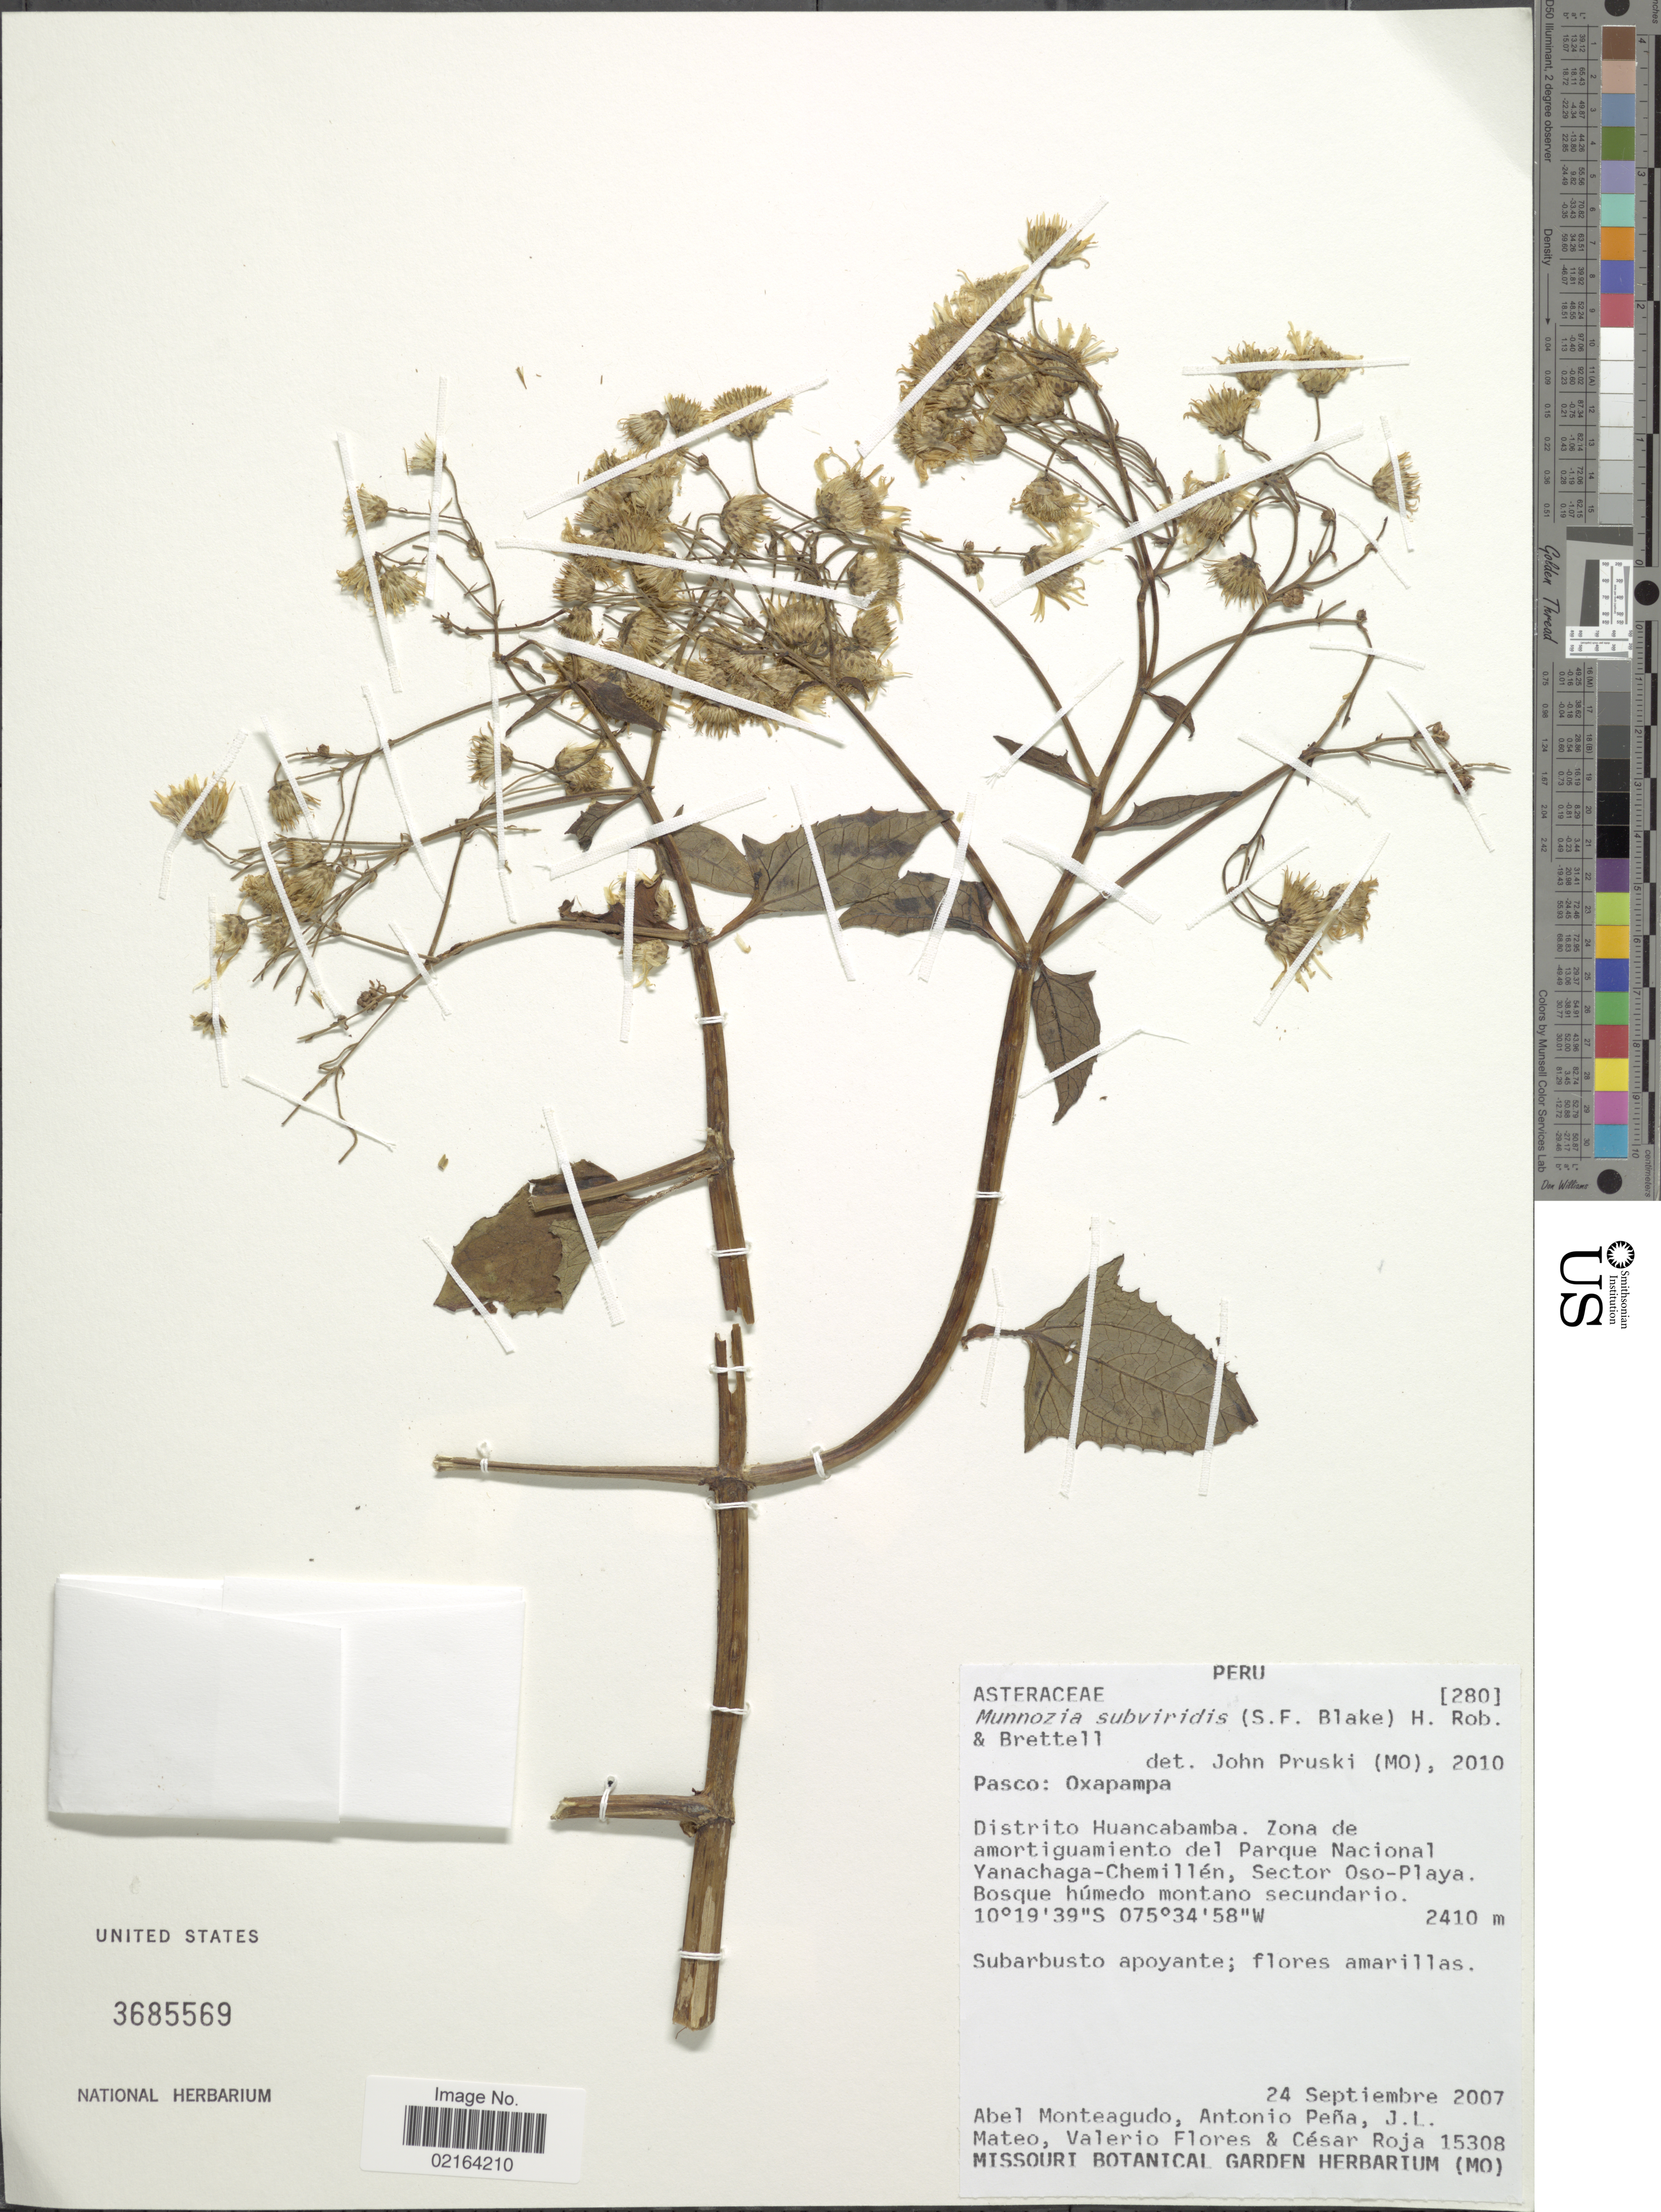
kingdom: Plantae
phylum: Tracheophyta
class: Magnoliopsida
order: Asterales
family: Asteraceae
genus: Munnozia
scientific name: Munnozia subviridis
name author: (Blake) H. Rob. & Brettell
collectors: A. Monteagudo, A. Peña, J. Mateo, V. Flores & C. Roja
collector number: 15308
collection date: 2007-09-24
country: Peru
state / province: Pasco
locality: Pasco: Oxapampa, Distrito Huancabamba, Zona de amortiguamiento del Parque Nacional Yanachaga-Chemillen, Sector Oso-Playa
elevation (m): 2410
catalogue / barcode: US 3685569